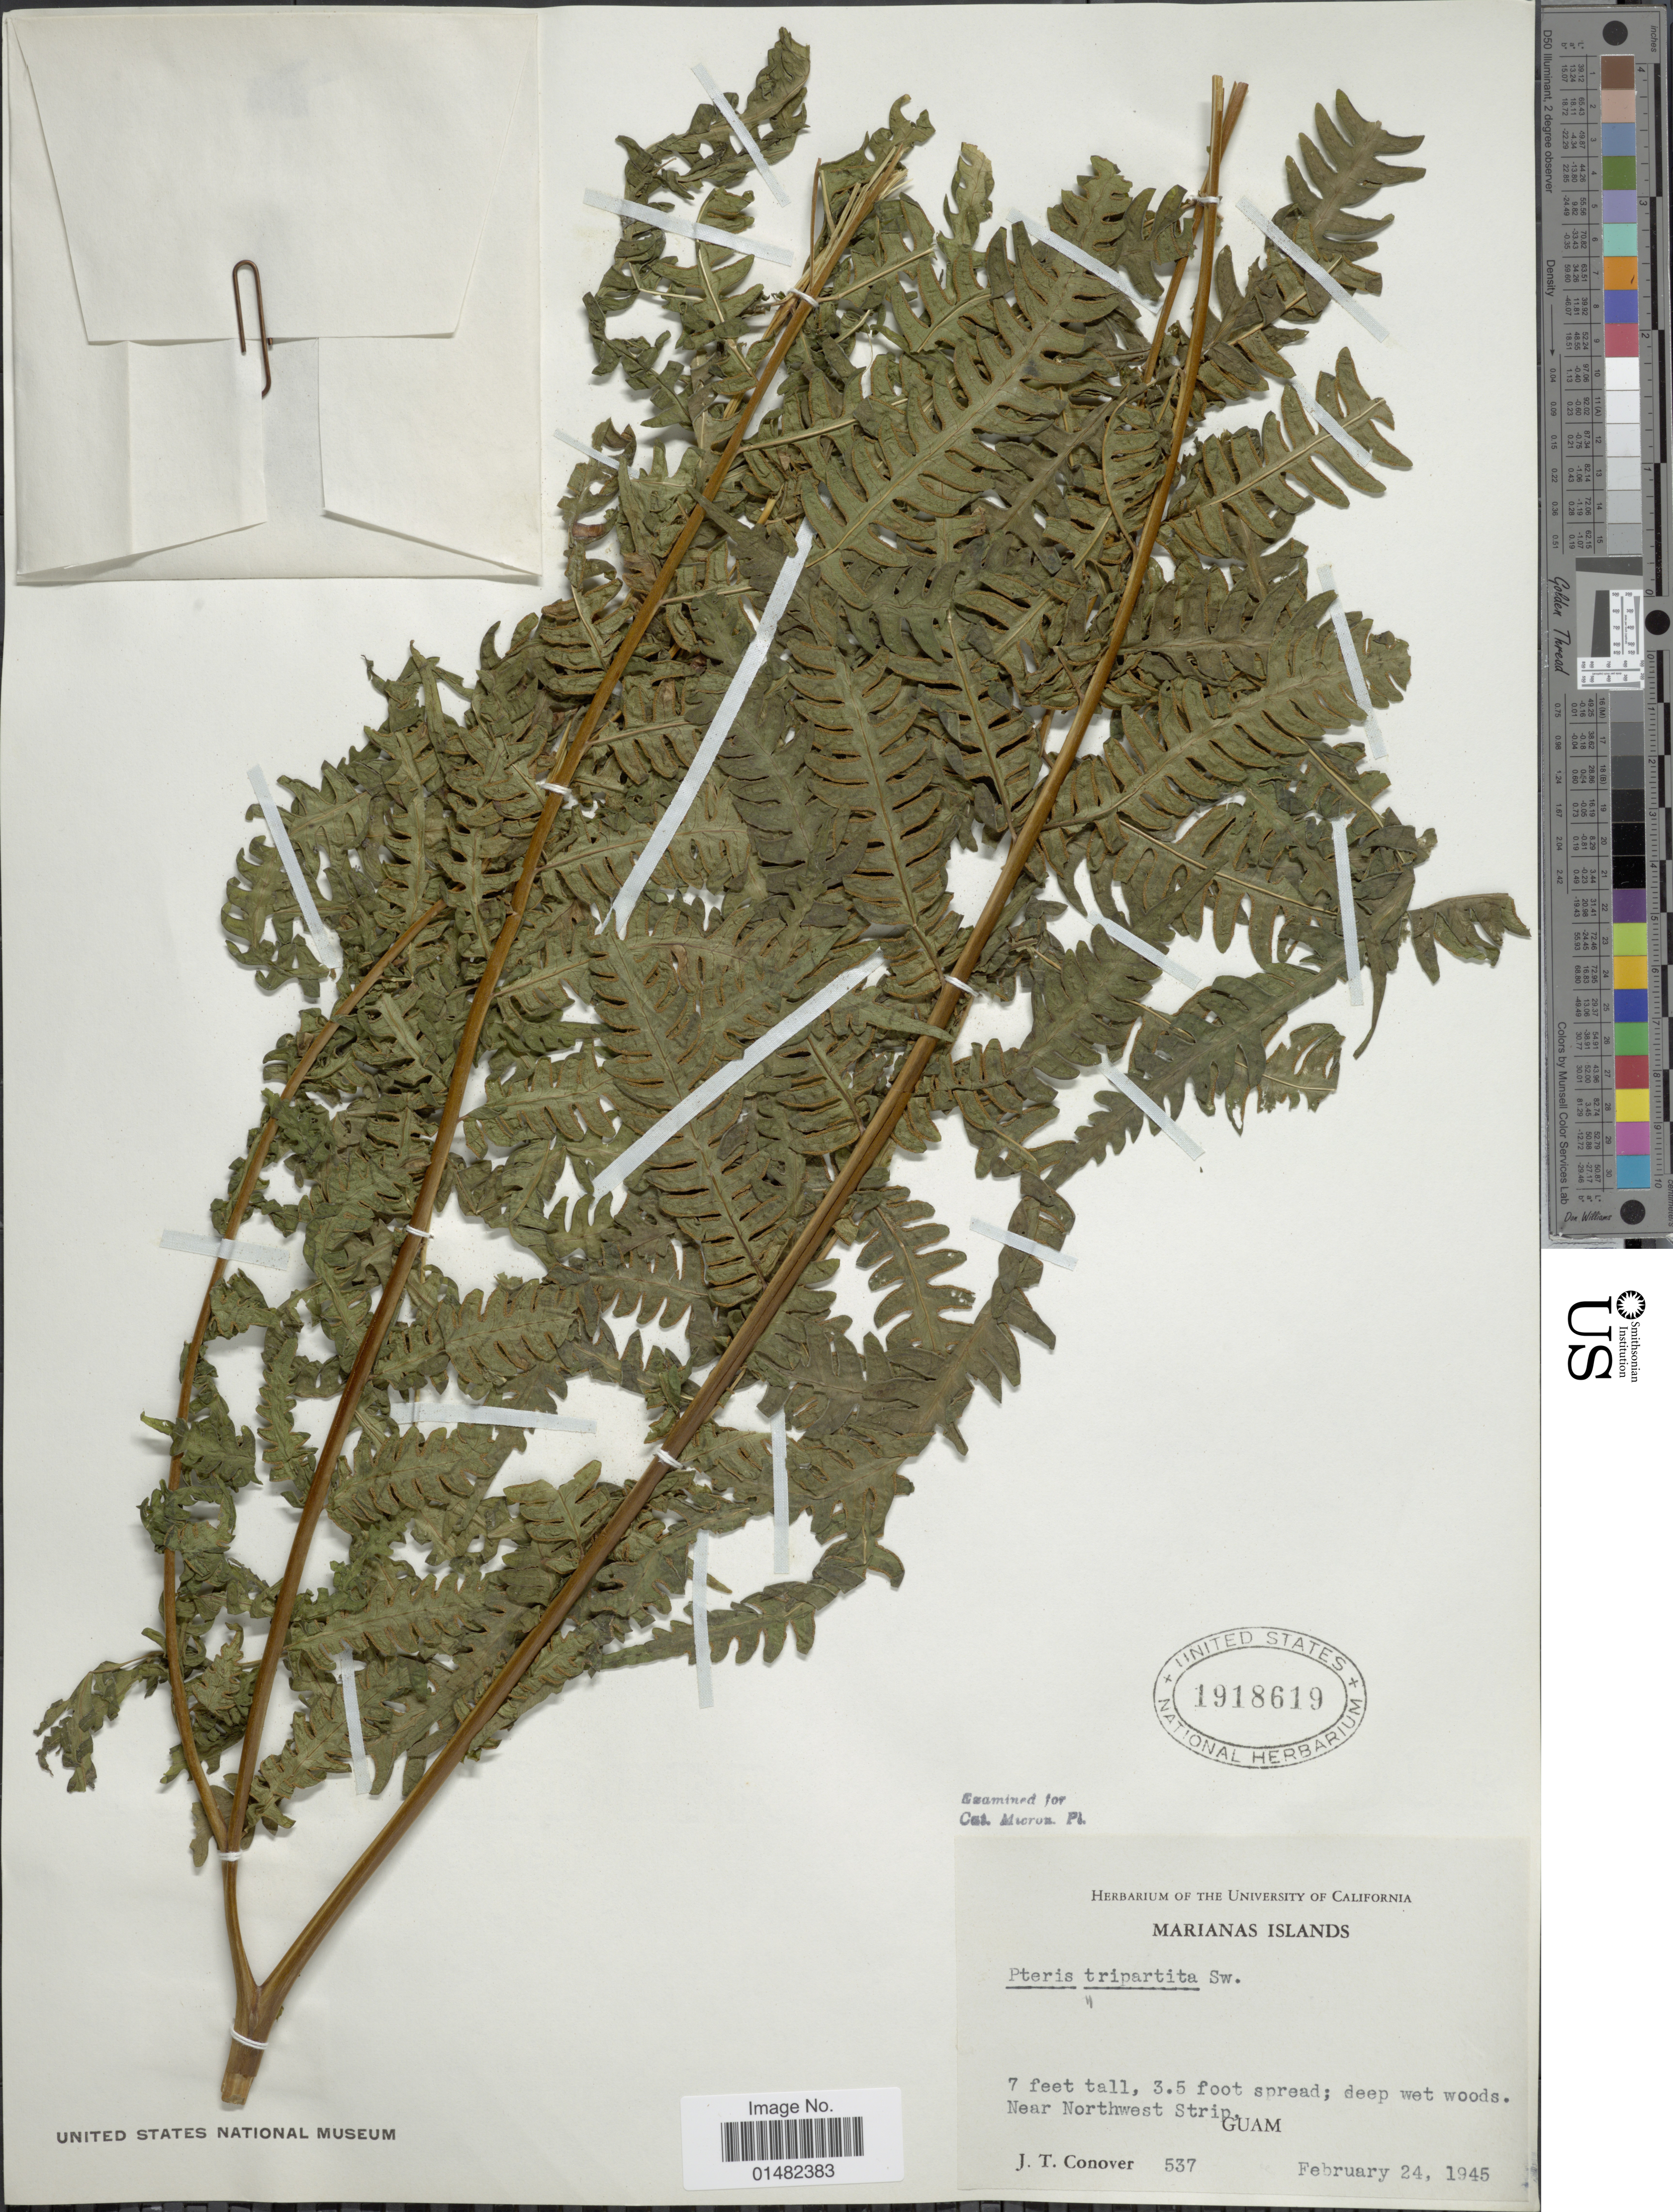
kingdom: Plantae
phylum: Tracheophyta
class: Polypodiopsida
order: Polypodiales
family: Pteridaceae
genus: Pteris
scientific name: Pteris tripartita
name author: Sw.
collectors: J. T. Conover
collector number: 537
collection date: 1945-02-24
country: Northern Mariana Islands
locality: Guam, Near Northwest Strip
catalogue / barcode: US 1918619